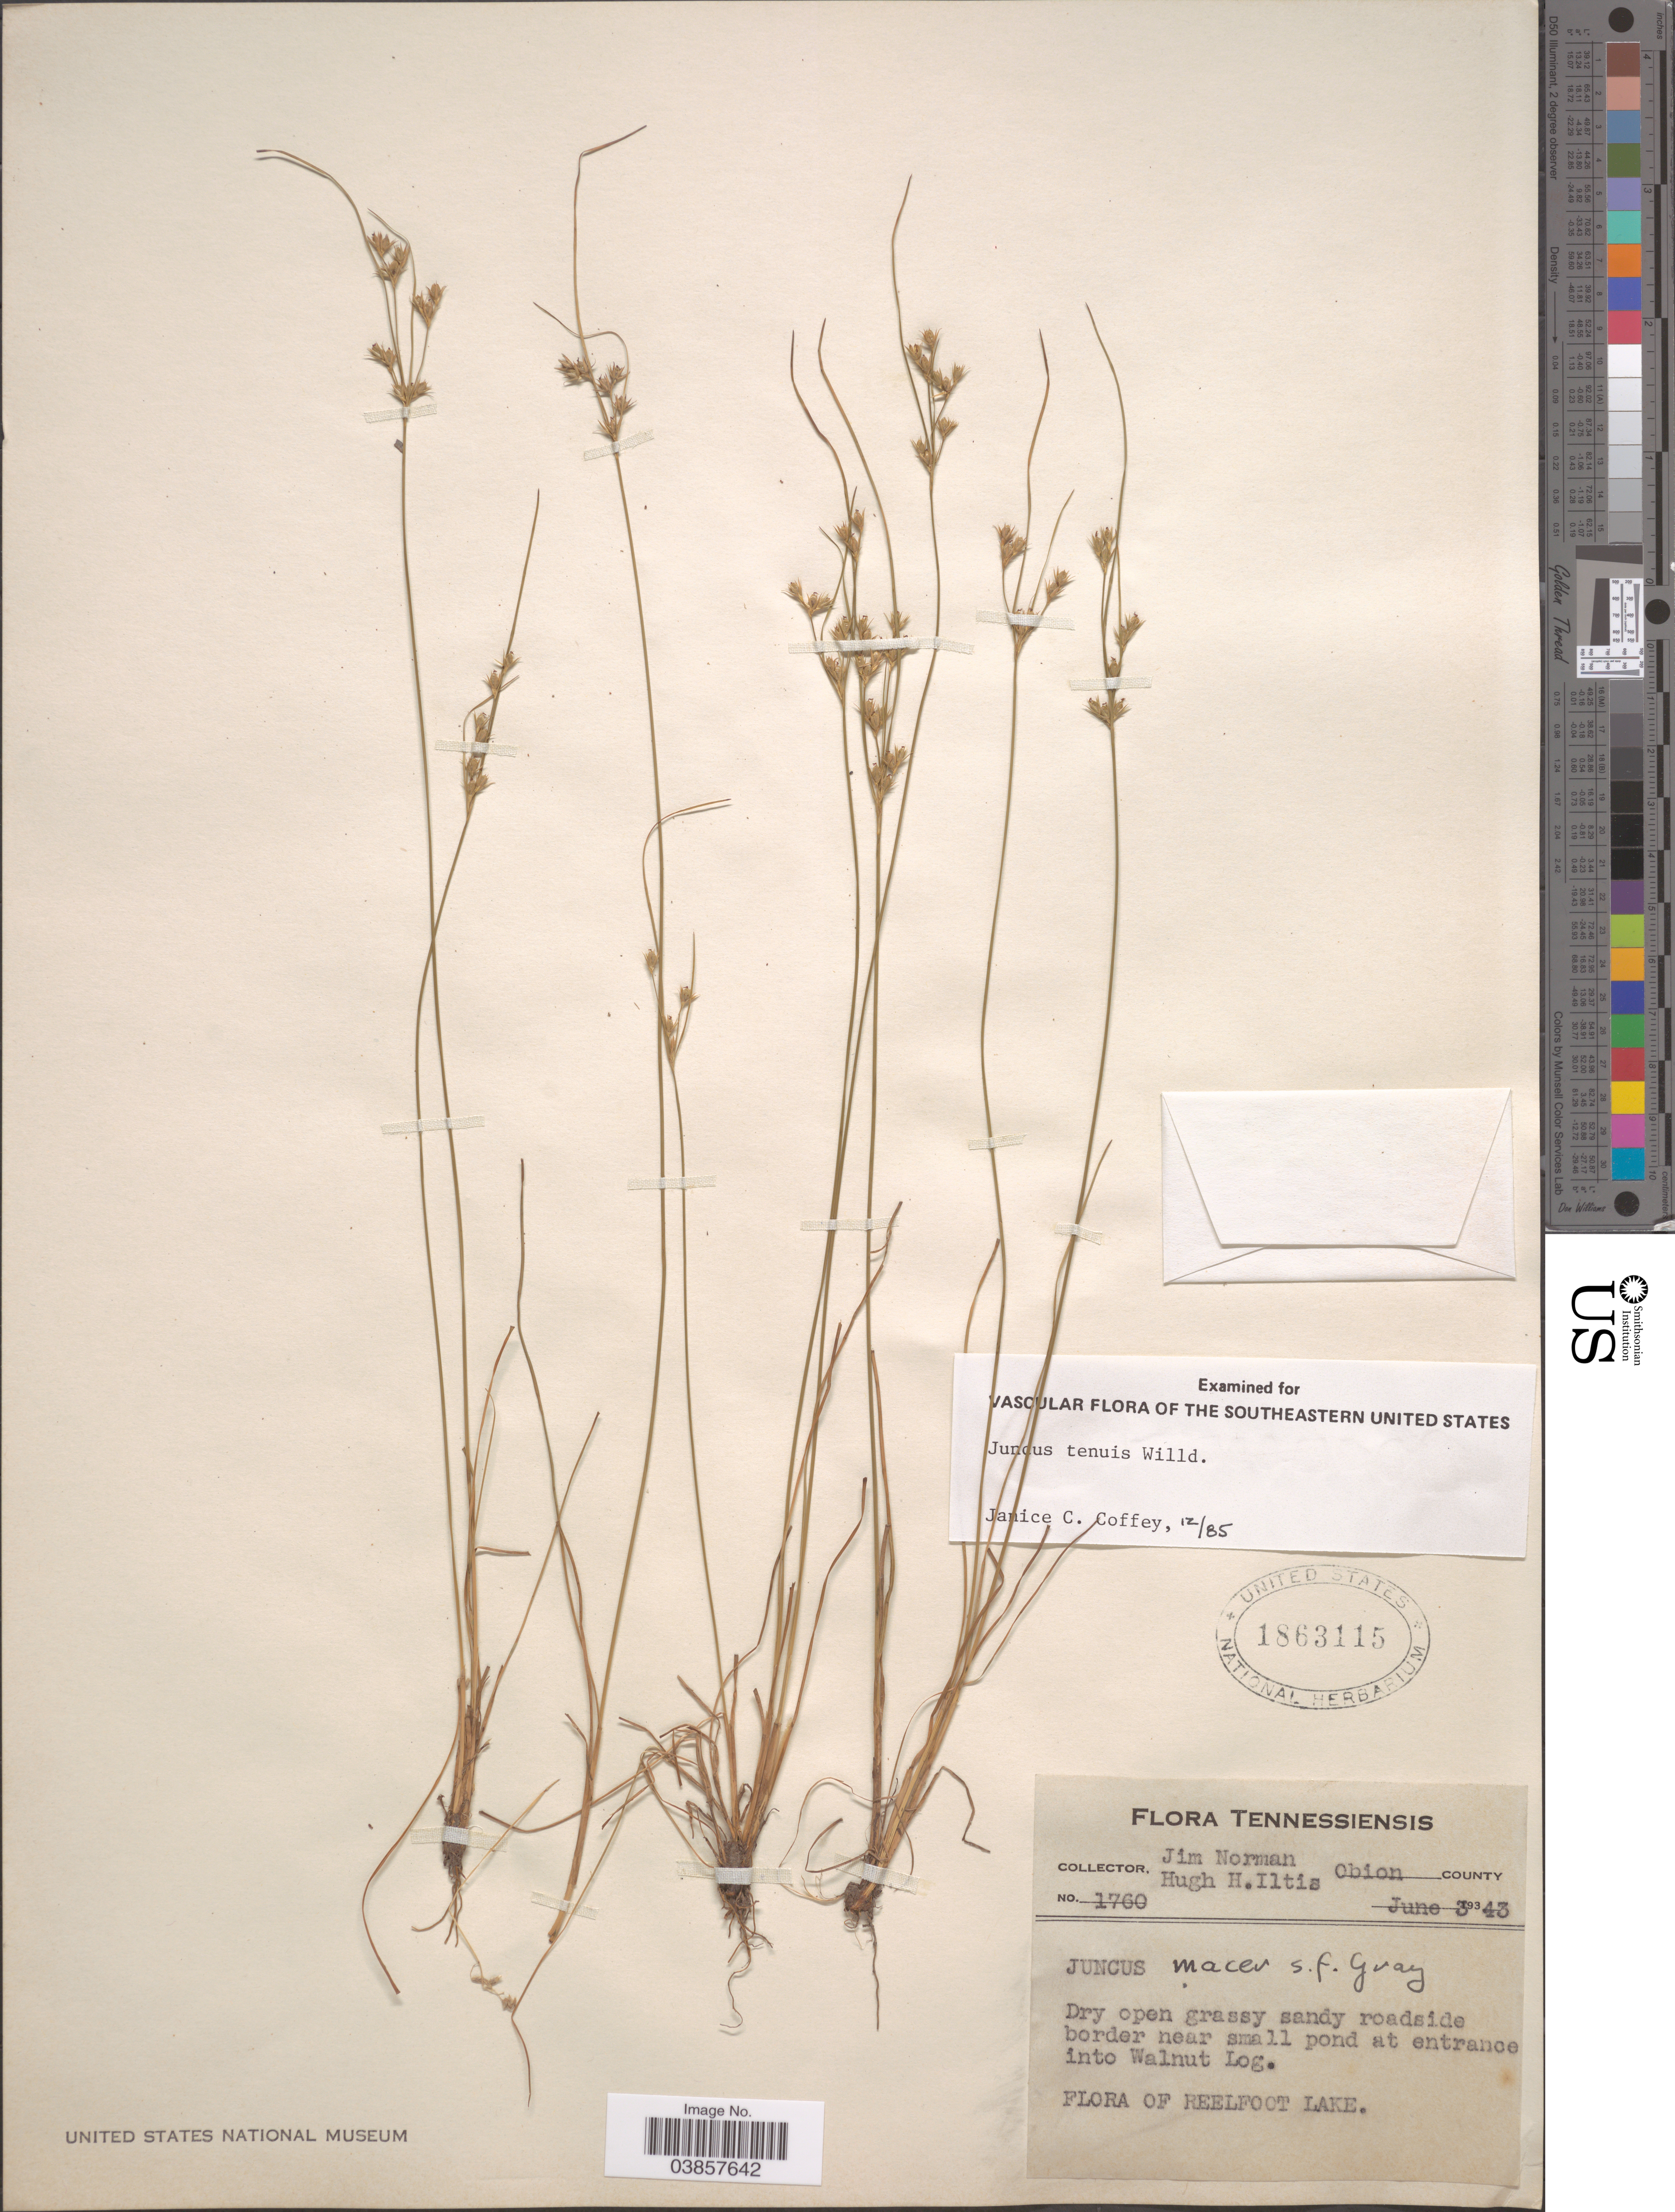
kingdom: Plantae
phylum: Tracheophyta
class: Liliopsida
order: Poales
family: Juncaceae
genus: Juncus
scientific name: Juncus tenuis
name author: Willd.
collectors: J. Norman & H. H. Iltis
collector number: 1760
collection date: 1943-06-03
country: United States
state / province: Tennessee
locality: At entrance into Walnut Log. Reelfoot Lake.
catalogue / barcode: US 1863115